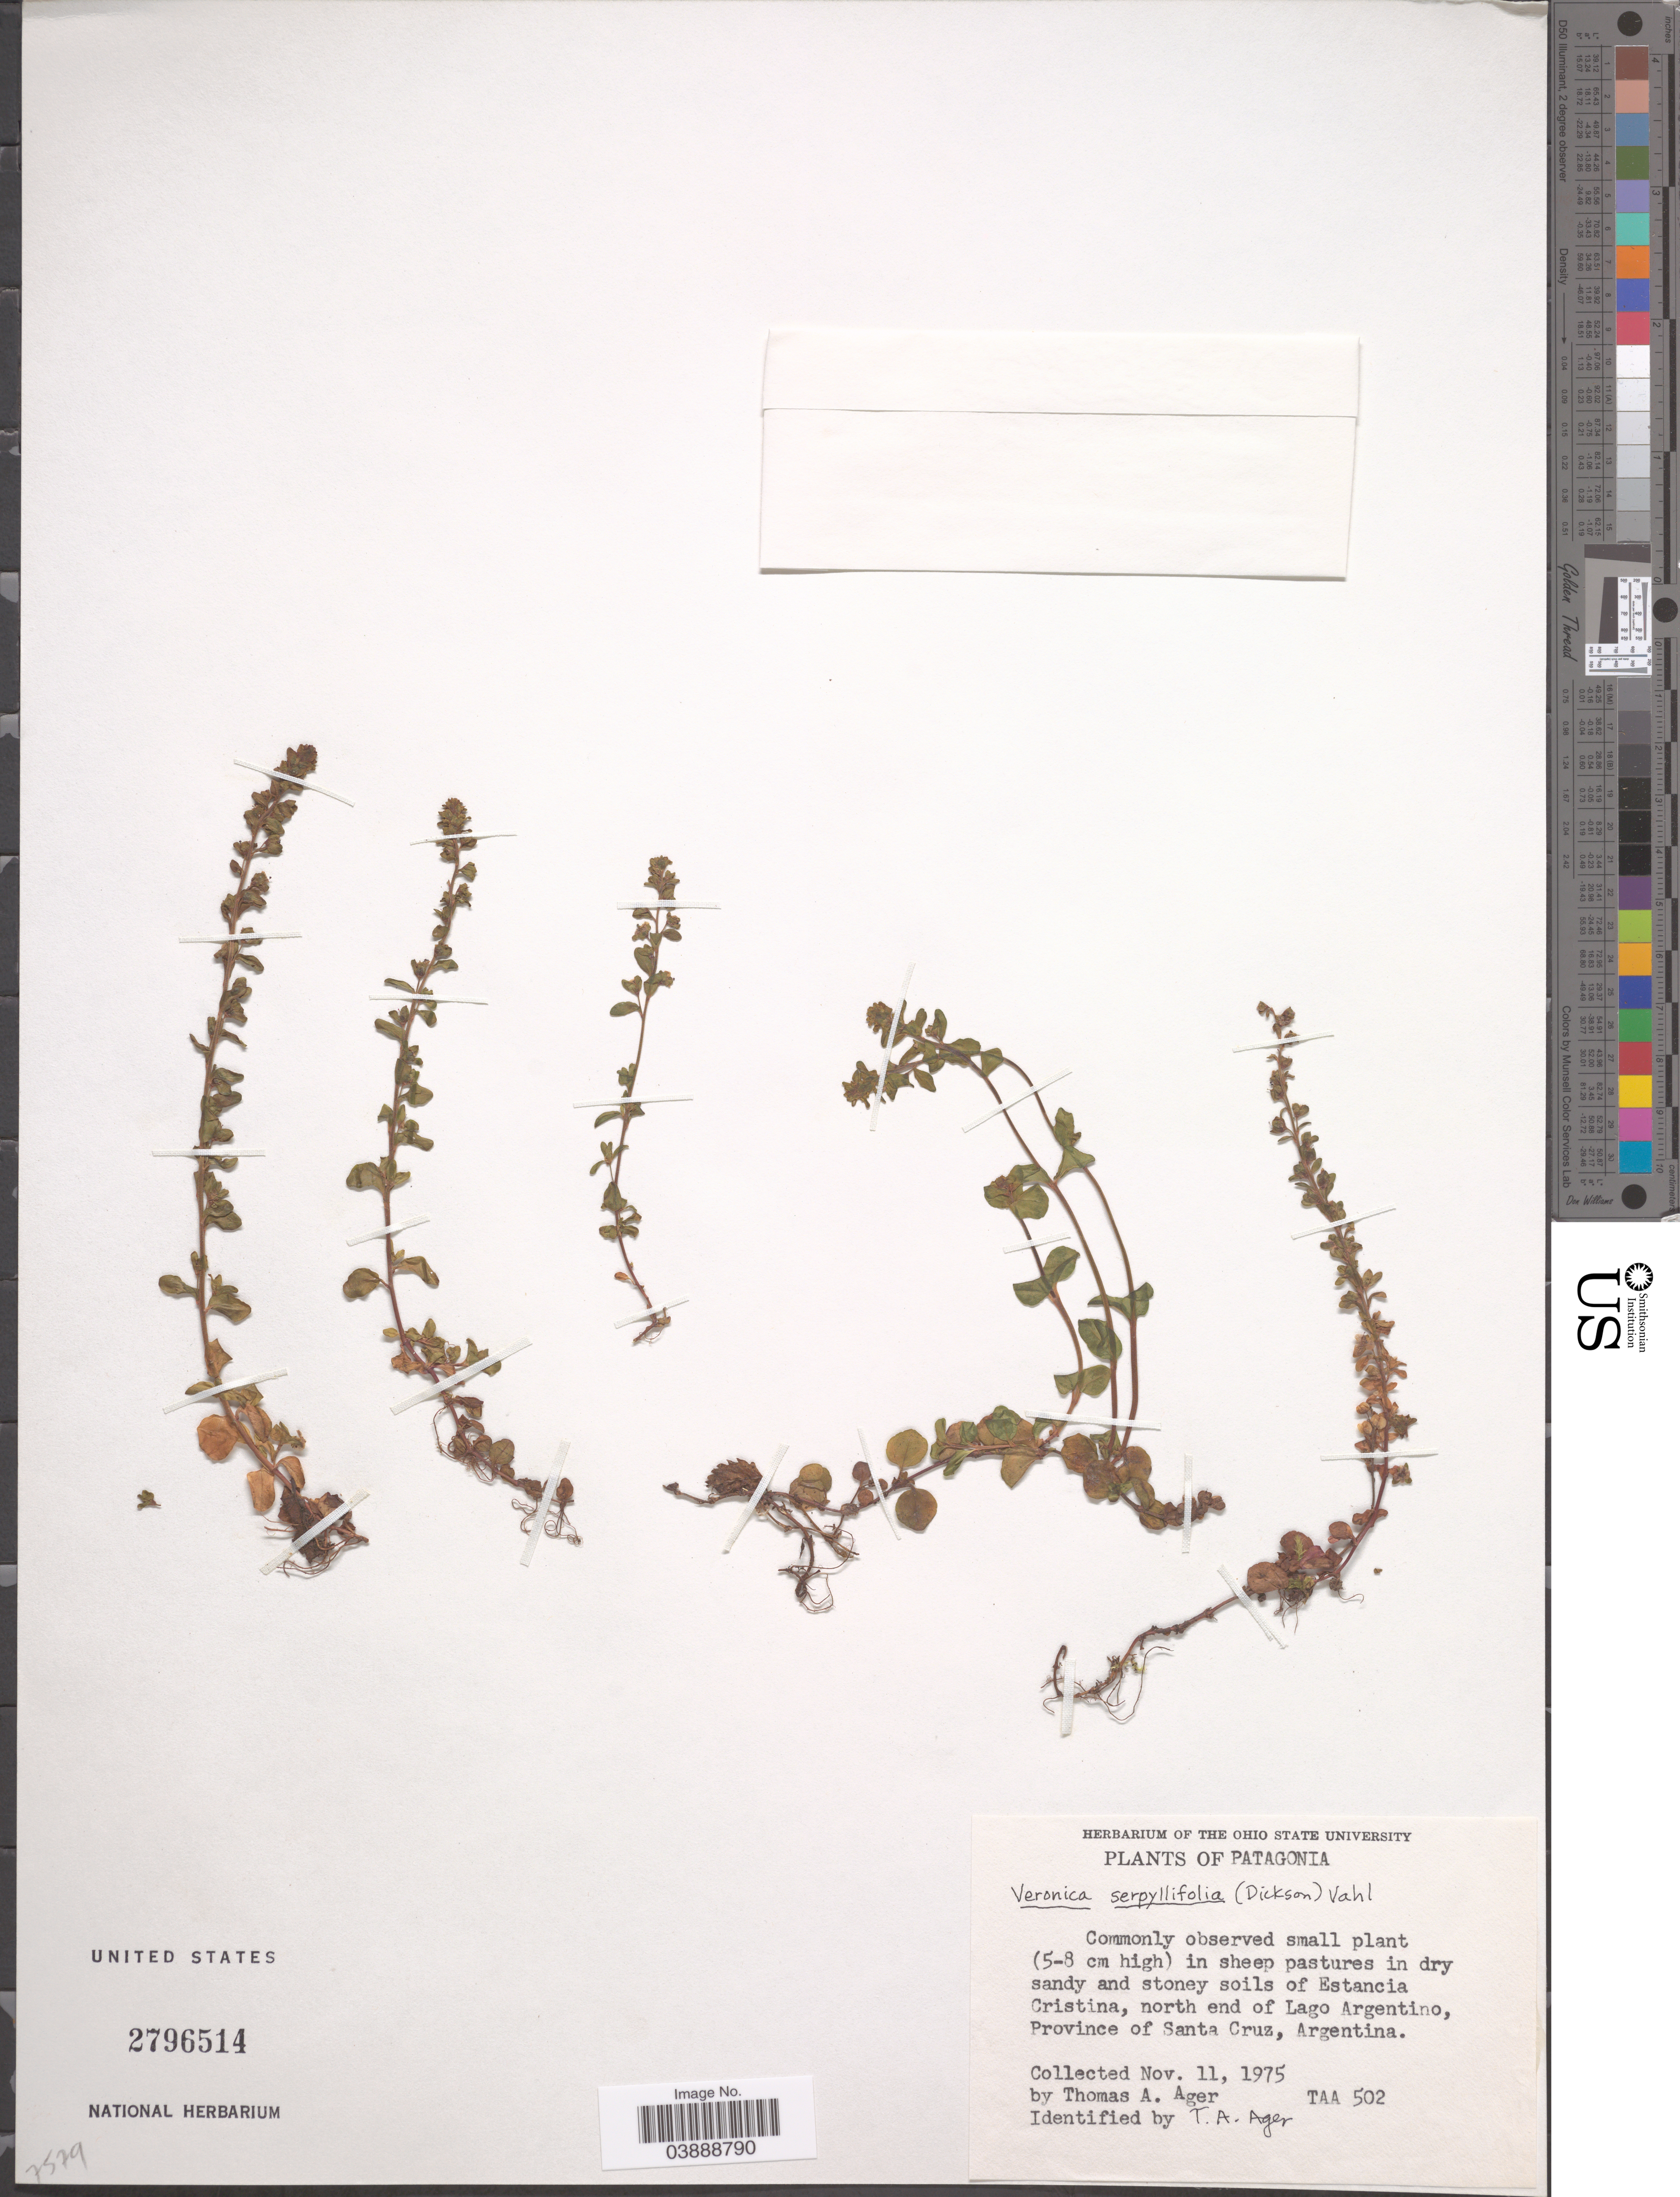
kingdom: Plantae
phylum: Tracheophyta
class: Magnoliopsida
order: Lamiales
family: Plantaginaceae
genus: Veronica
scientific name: Veronica serpyllifolia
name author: L.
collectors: T. A. Ager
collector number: TAA502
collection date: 1975-11-11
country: Argentina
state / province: Santa Cruz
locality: Patagonia. In dry sandy and stoney soils of Estancia Cristina, north end of Lago Argentino.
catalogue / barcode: US 2796514